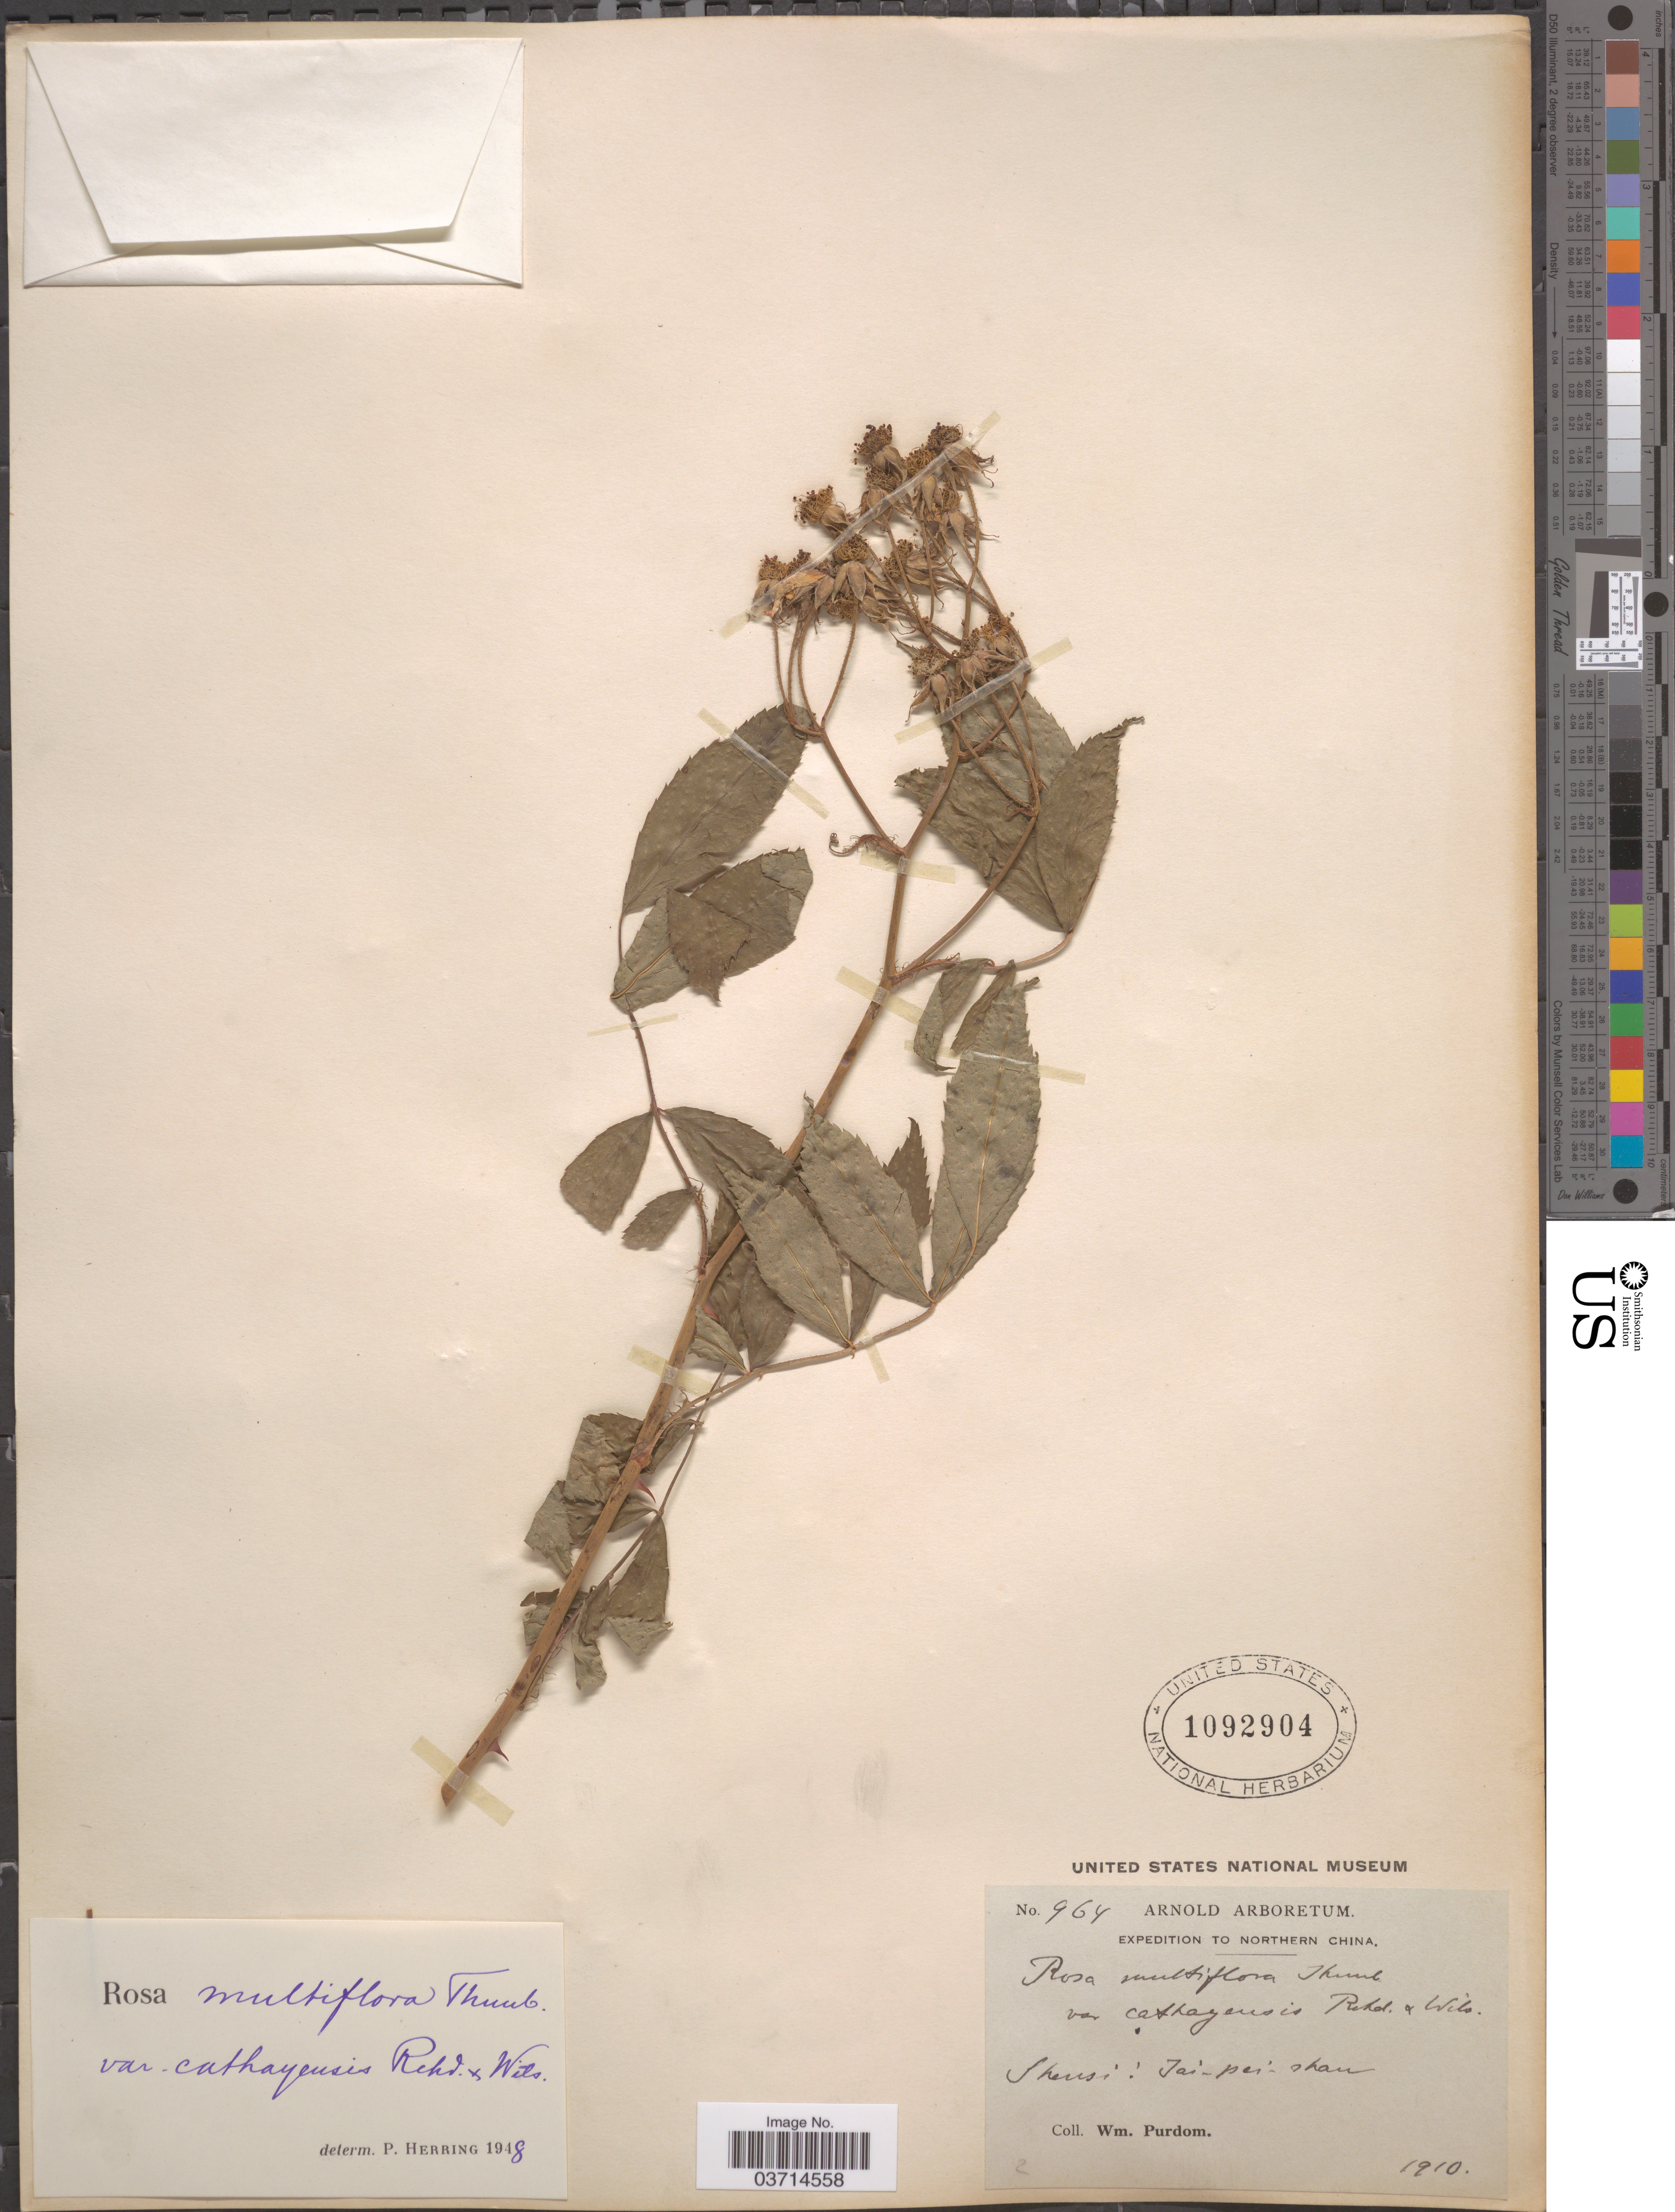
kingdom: Plantae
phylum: Tracheophyta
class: Magnoliopsida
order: Rosales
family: Rosaceae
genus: Rosa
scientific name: Rosa multiflora var. cathayensis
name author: Rehder & E.H. Wilson in Sarg.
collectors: W. Purdom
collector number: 964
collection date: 1910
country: China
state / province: Shaanxi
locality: Northern China. Shensi: Tai-pei-shan.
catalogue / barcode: US 1092904